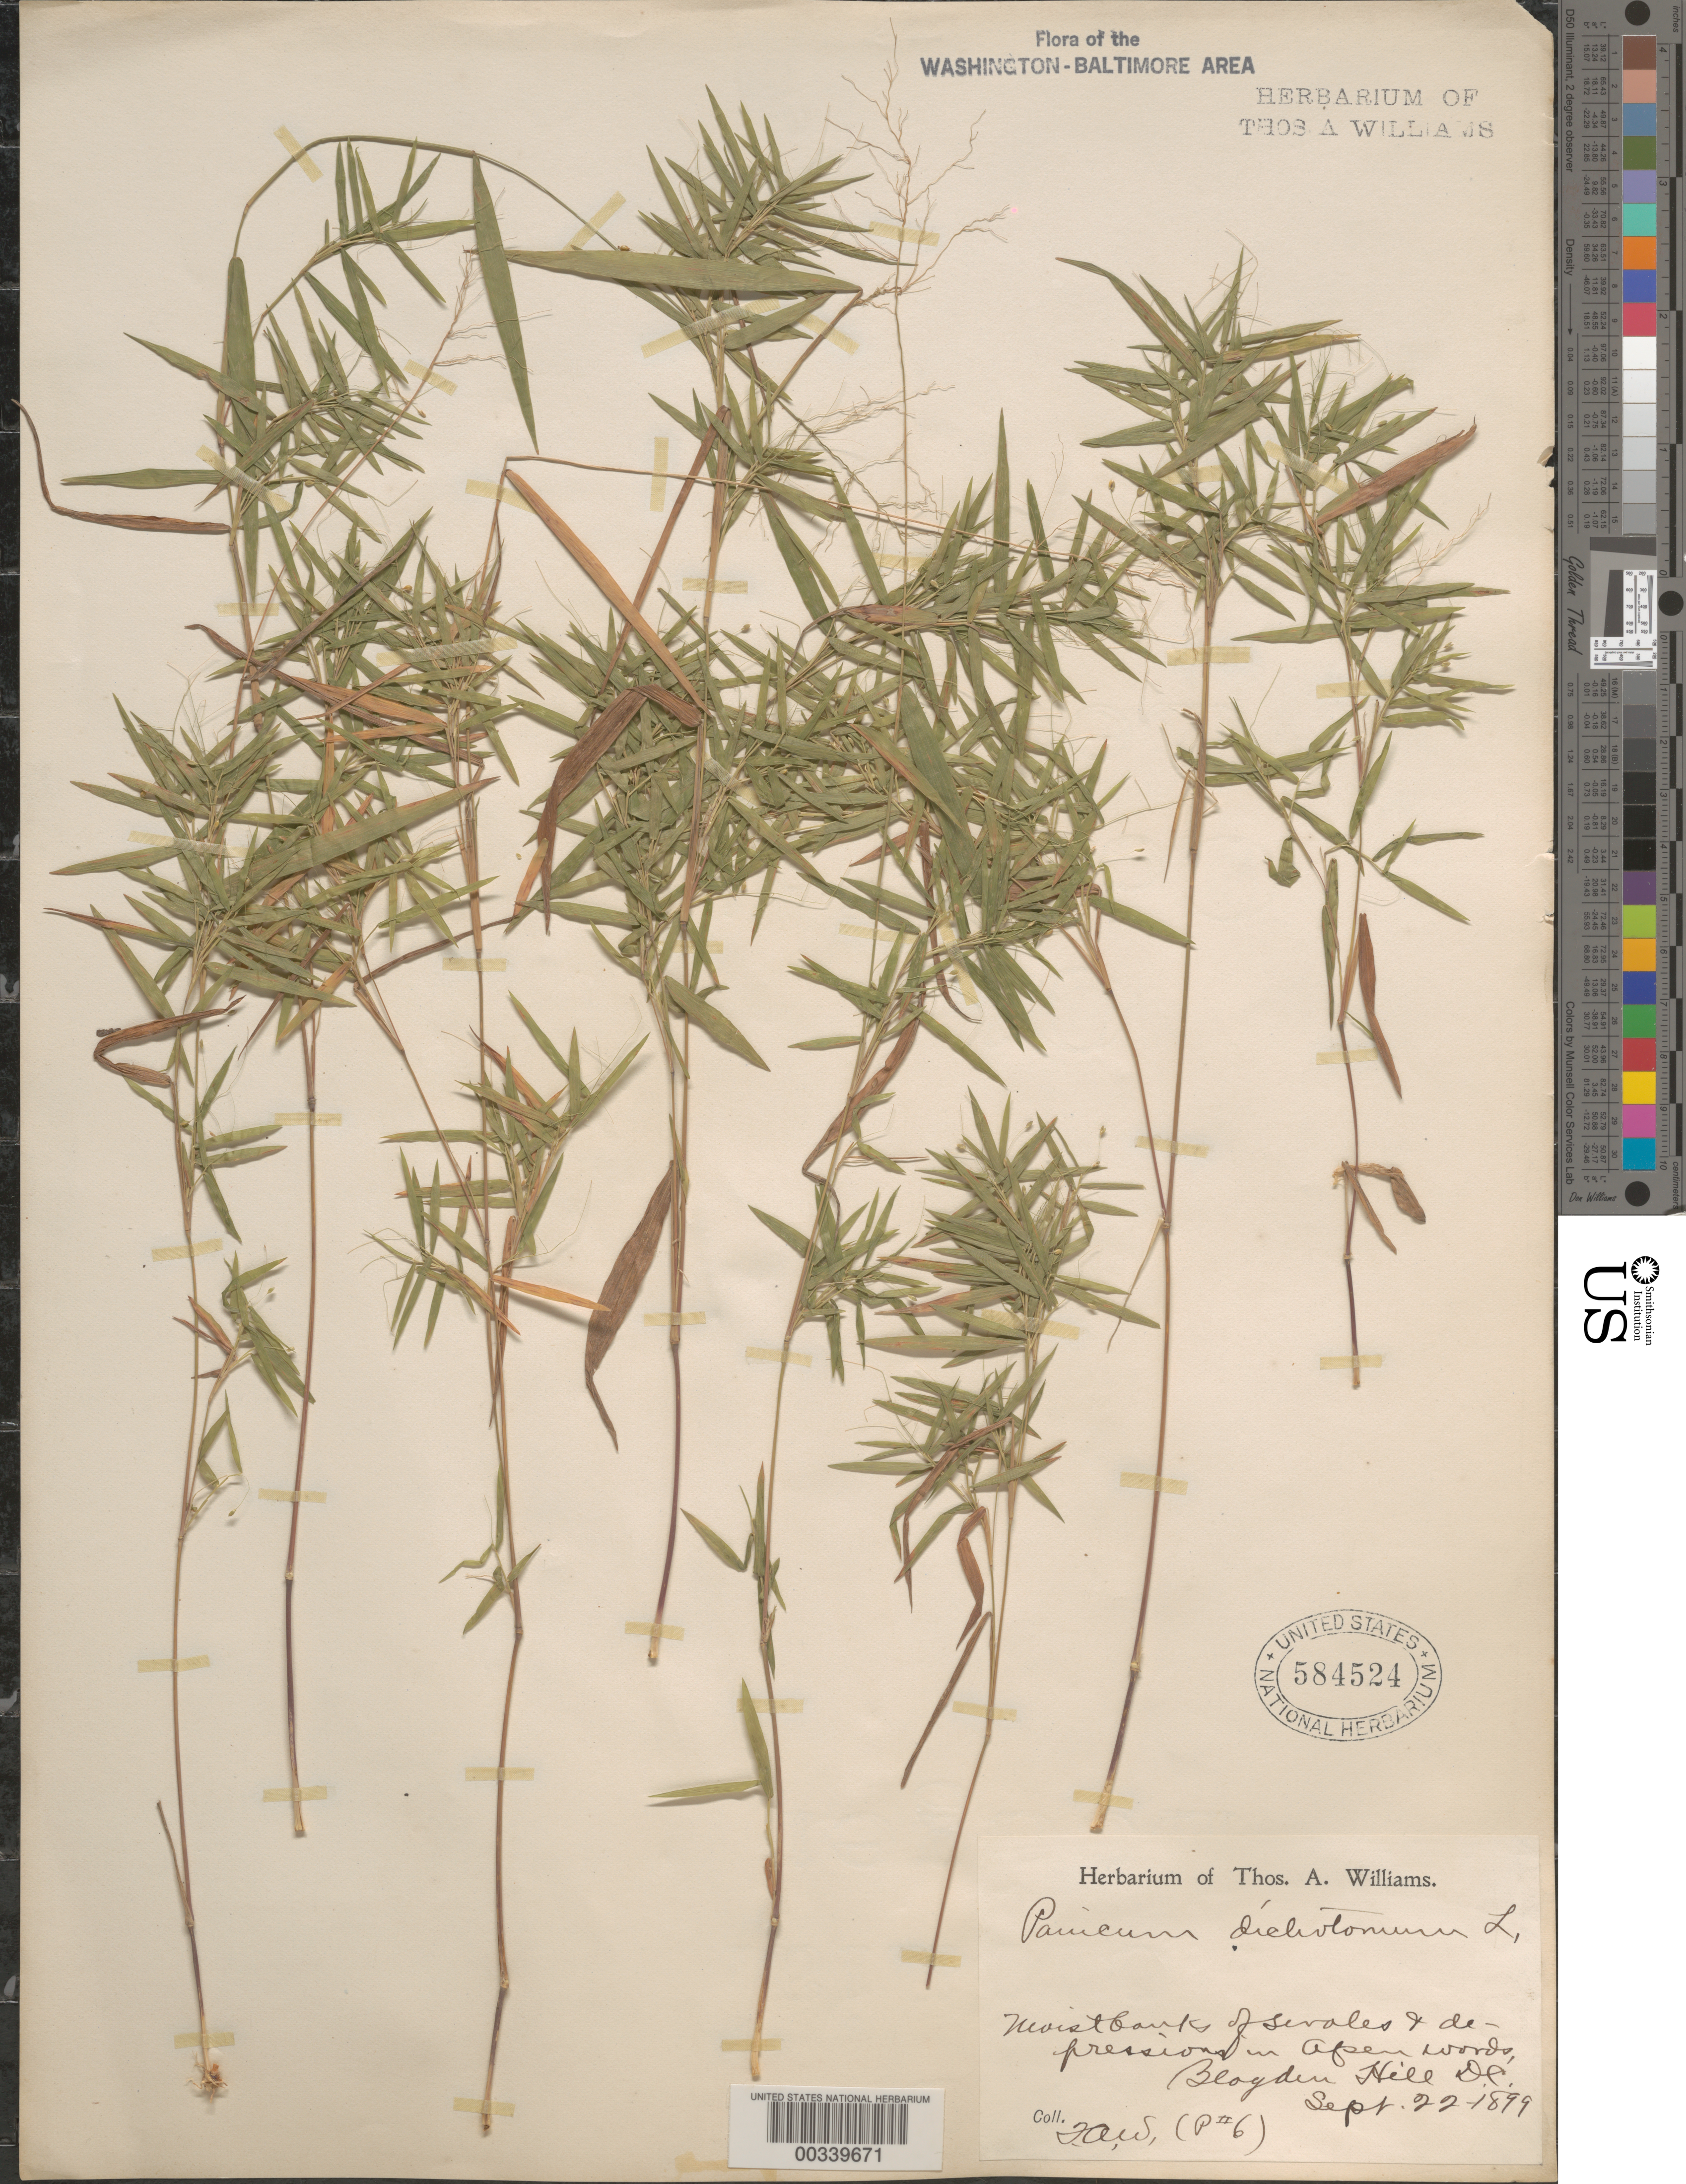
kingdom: Plantae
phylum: Tracheophyta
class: Liliopsida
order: Poales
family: Poaceae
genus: Dichanthelium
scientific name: Dichanthelium dichotomum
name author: (L.) Gould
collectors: T. A. Williams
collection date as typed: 22 Sep 1899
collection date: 1899-09-22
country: United States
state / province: District of Columbia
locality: Blagden Hill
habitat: Moist banks of swales and depressions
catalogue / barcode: US 584524